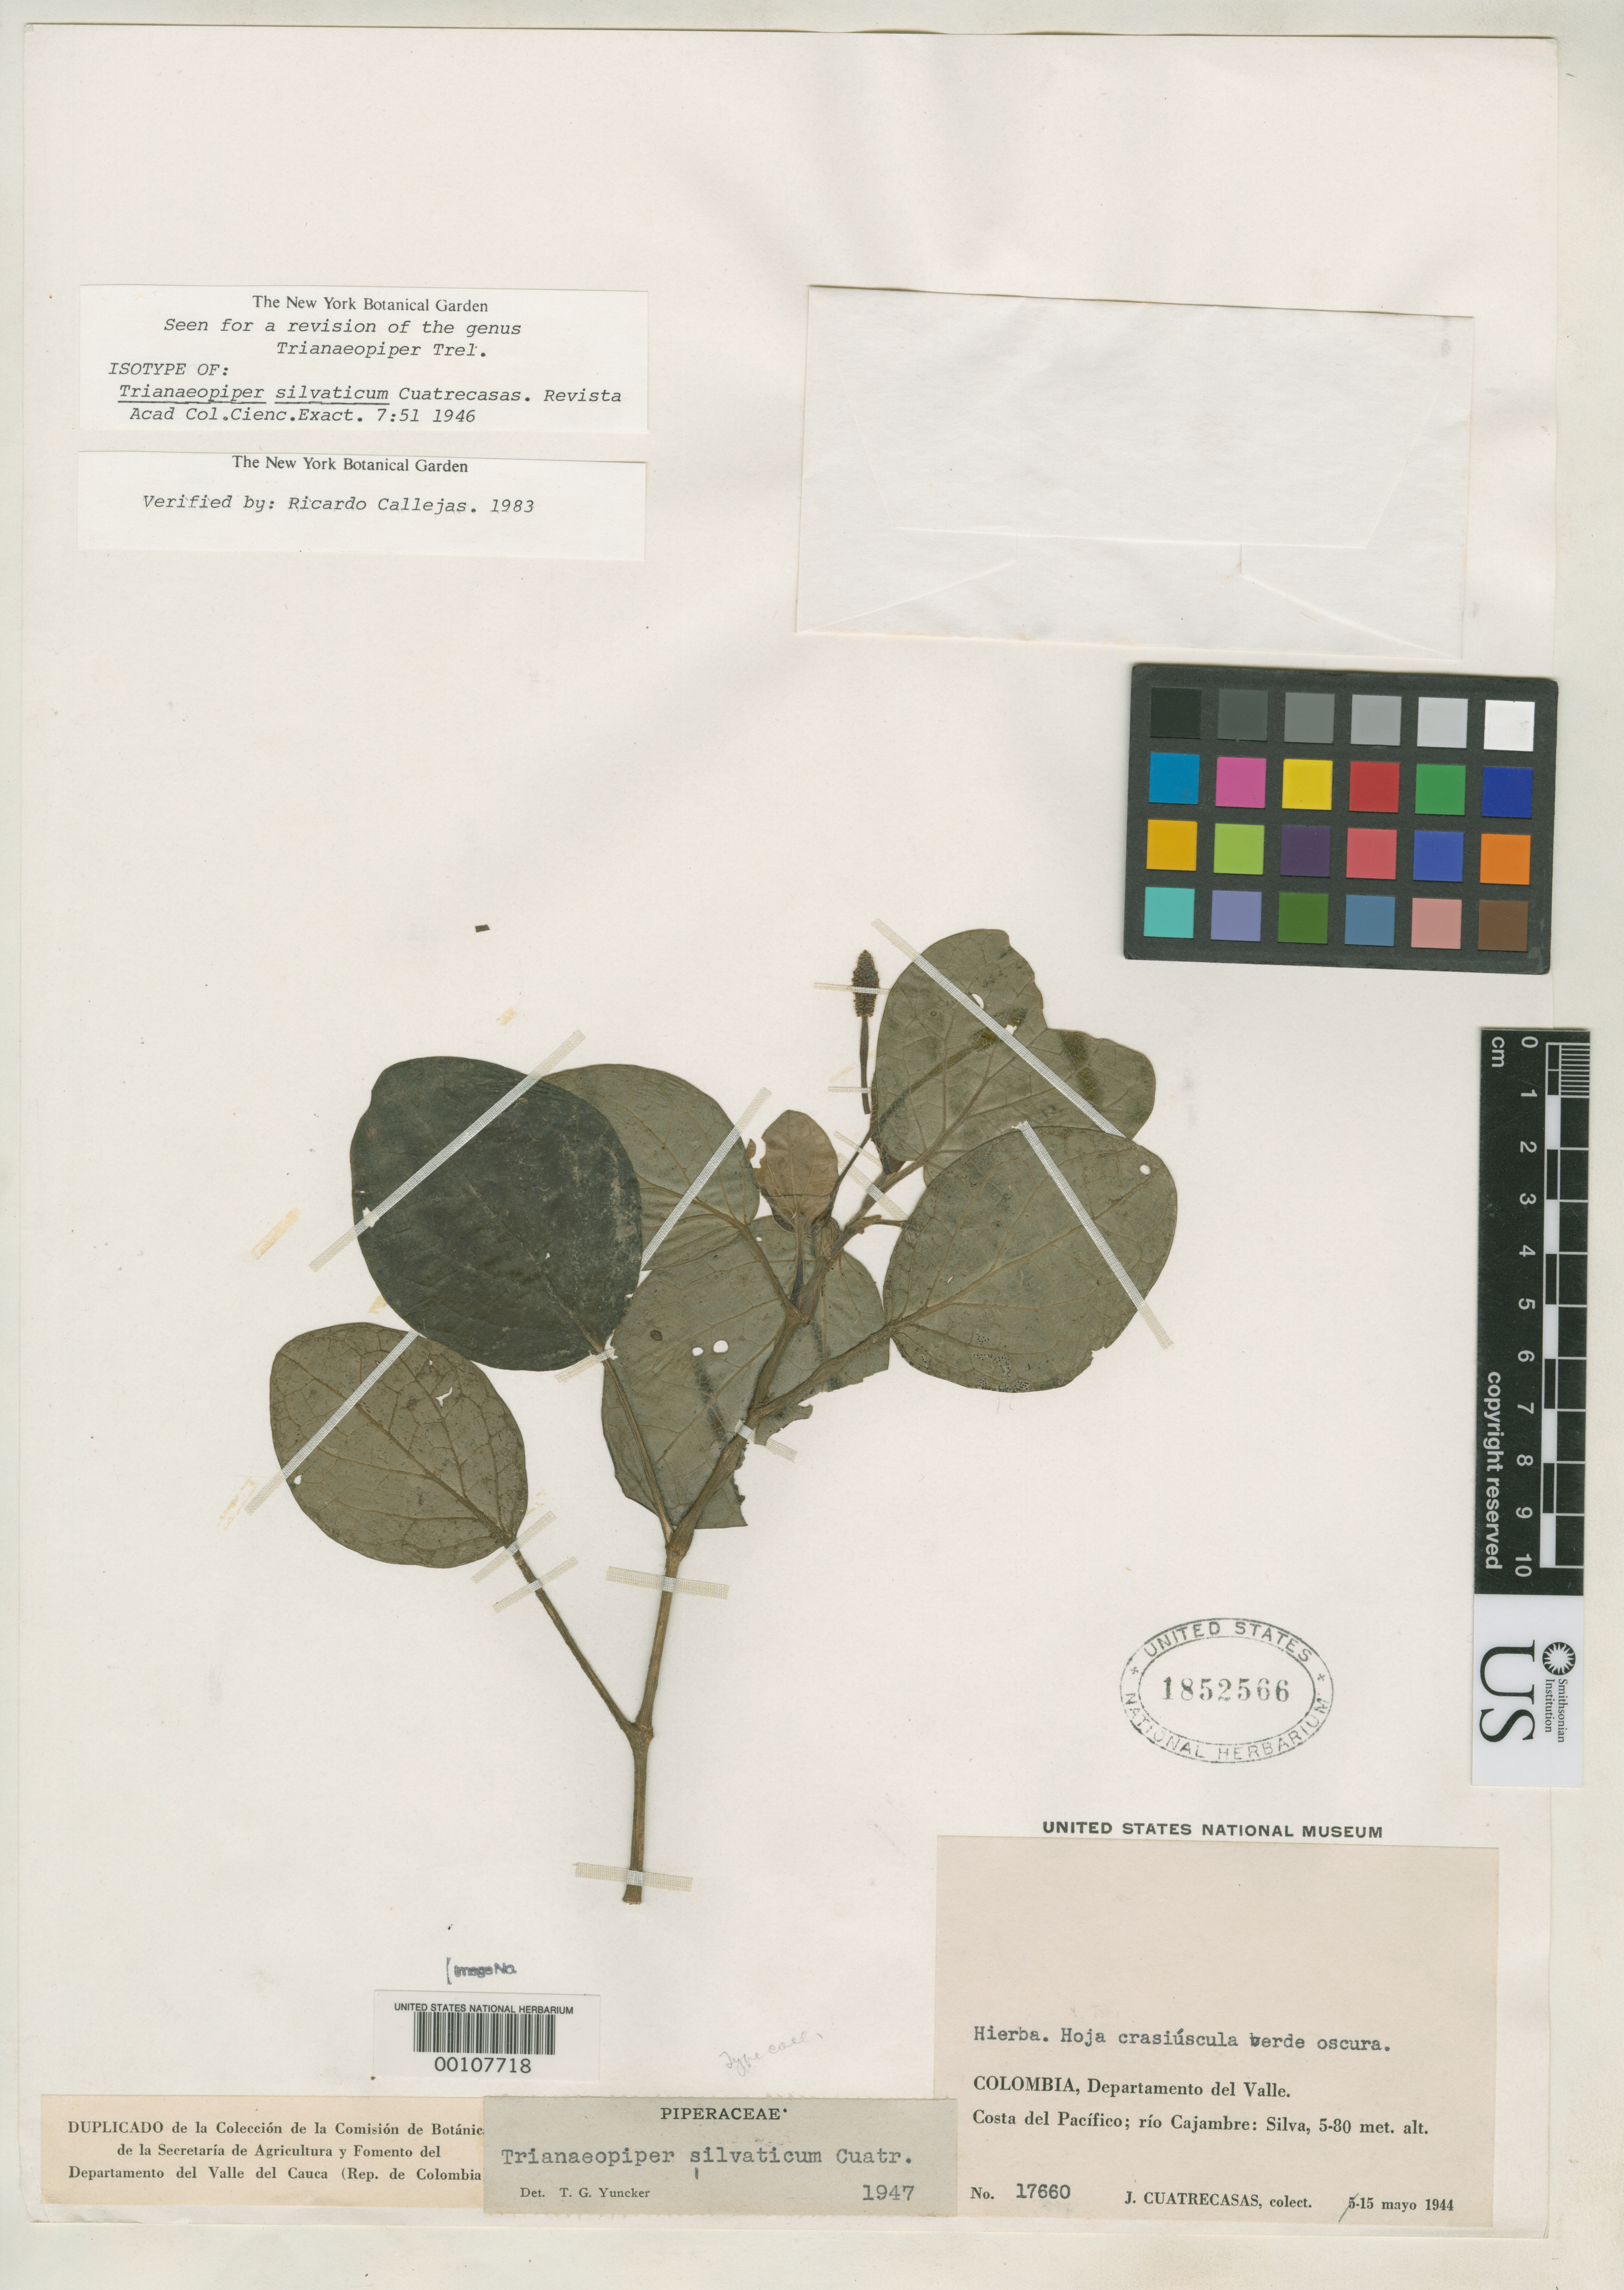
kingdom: Plantae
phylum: Tracheophyta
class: Magnoliopsida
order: Piperales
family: Piperaceae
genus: Trianaeopiper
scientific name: Trianaeopiper silvaticum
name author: Cuatrec.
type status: Isotype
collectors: J. Cuatrecasas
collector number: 17660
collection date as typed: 15 May 1944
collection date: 1944-05-15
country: Colombia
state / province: Valle del Cauca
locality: Costa del Pacifico, Rio Cajambre.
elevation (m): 5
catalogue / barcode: US 1852566